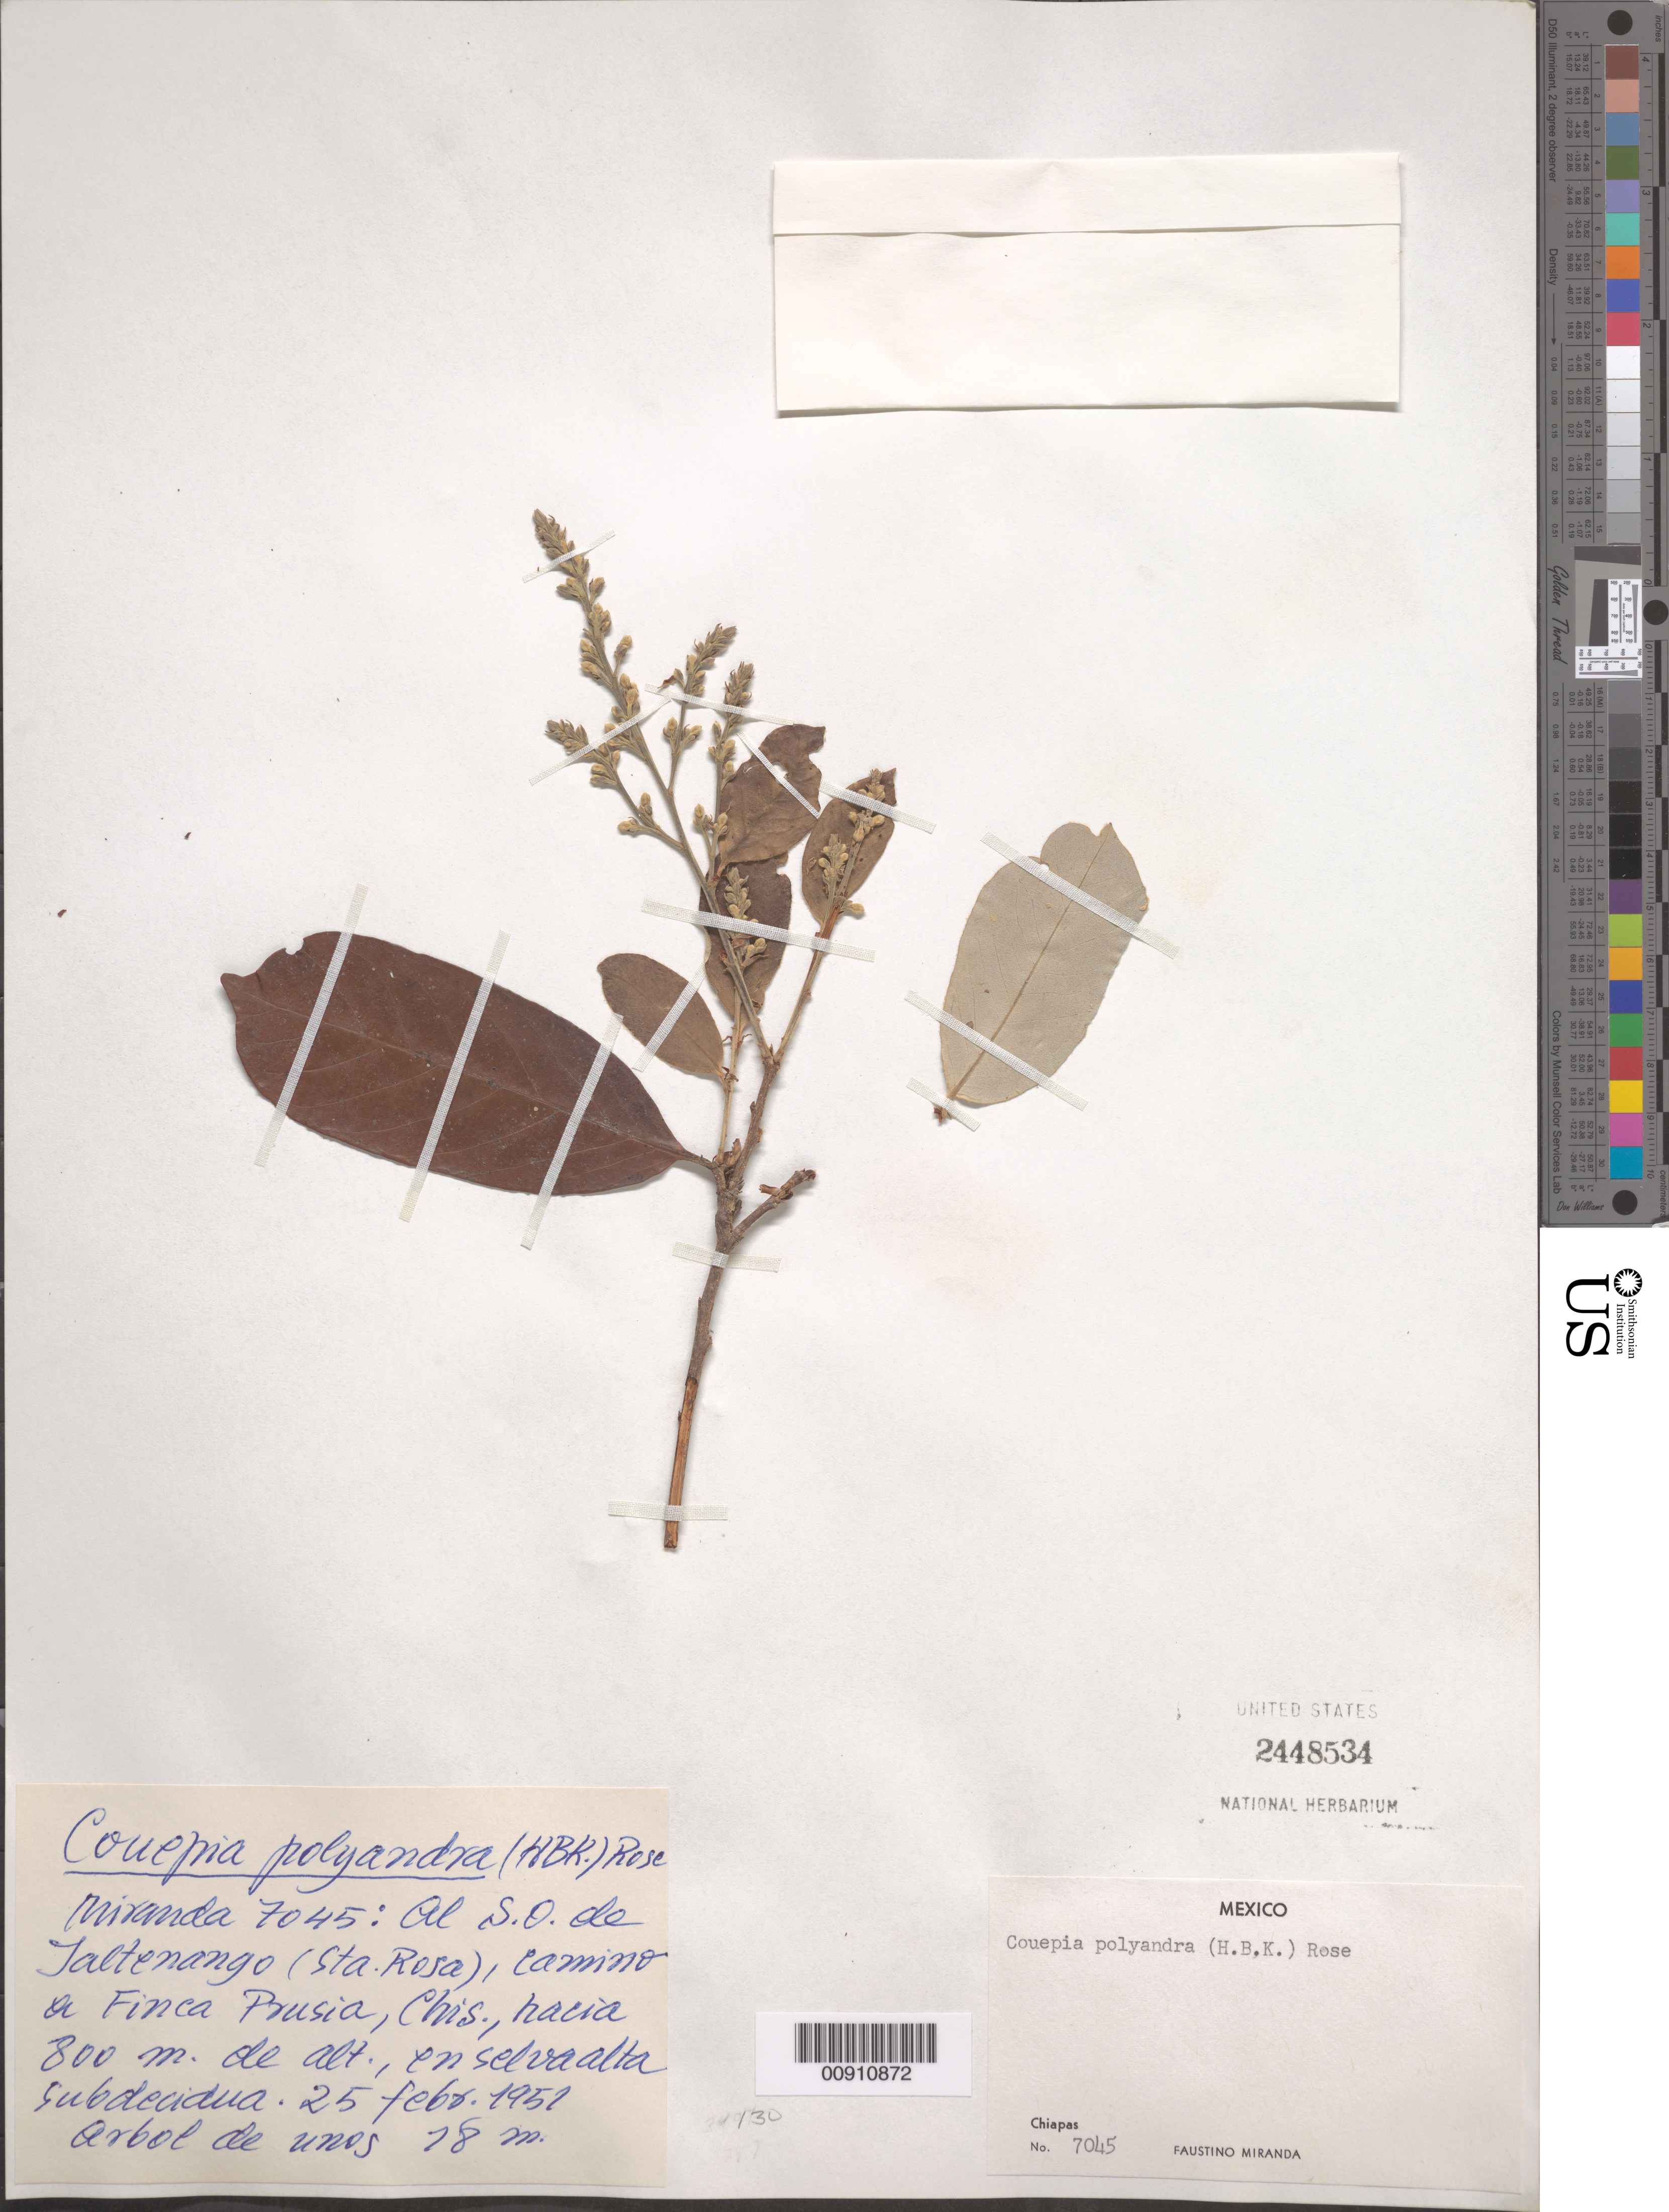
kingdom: Plantae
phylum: Tracheophyta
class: Magnoliopsida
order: Malpighiales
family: Chrysobalanaceae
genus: Couepia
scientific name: Couepia polyandra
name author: (Kunth) Rose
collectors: Miranda G., F.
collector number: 7045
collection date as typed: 25 Feb 1951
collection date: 1951-02-25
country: Mexico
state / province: Chiapas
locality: Al S.O. de Jaltenango (Sta. Rosa), camino de Finca Prusia, Chiapas.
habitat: Selva alta subdecidua.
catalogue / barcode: US 2448534